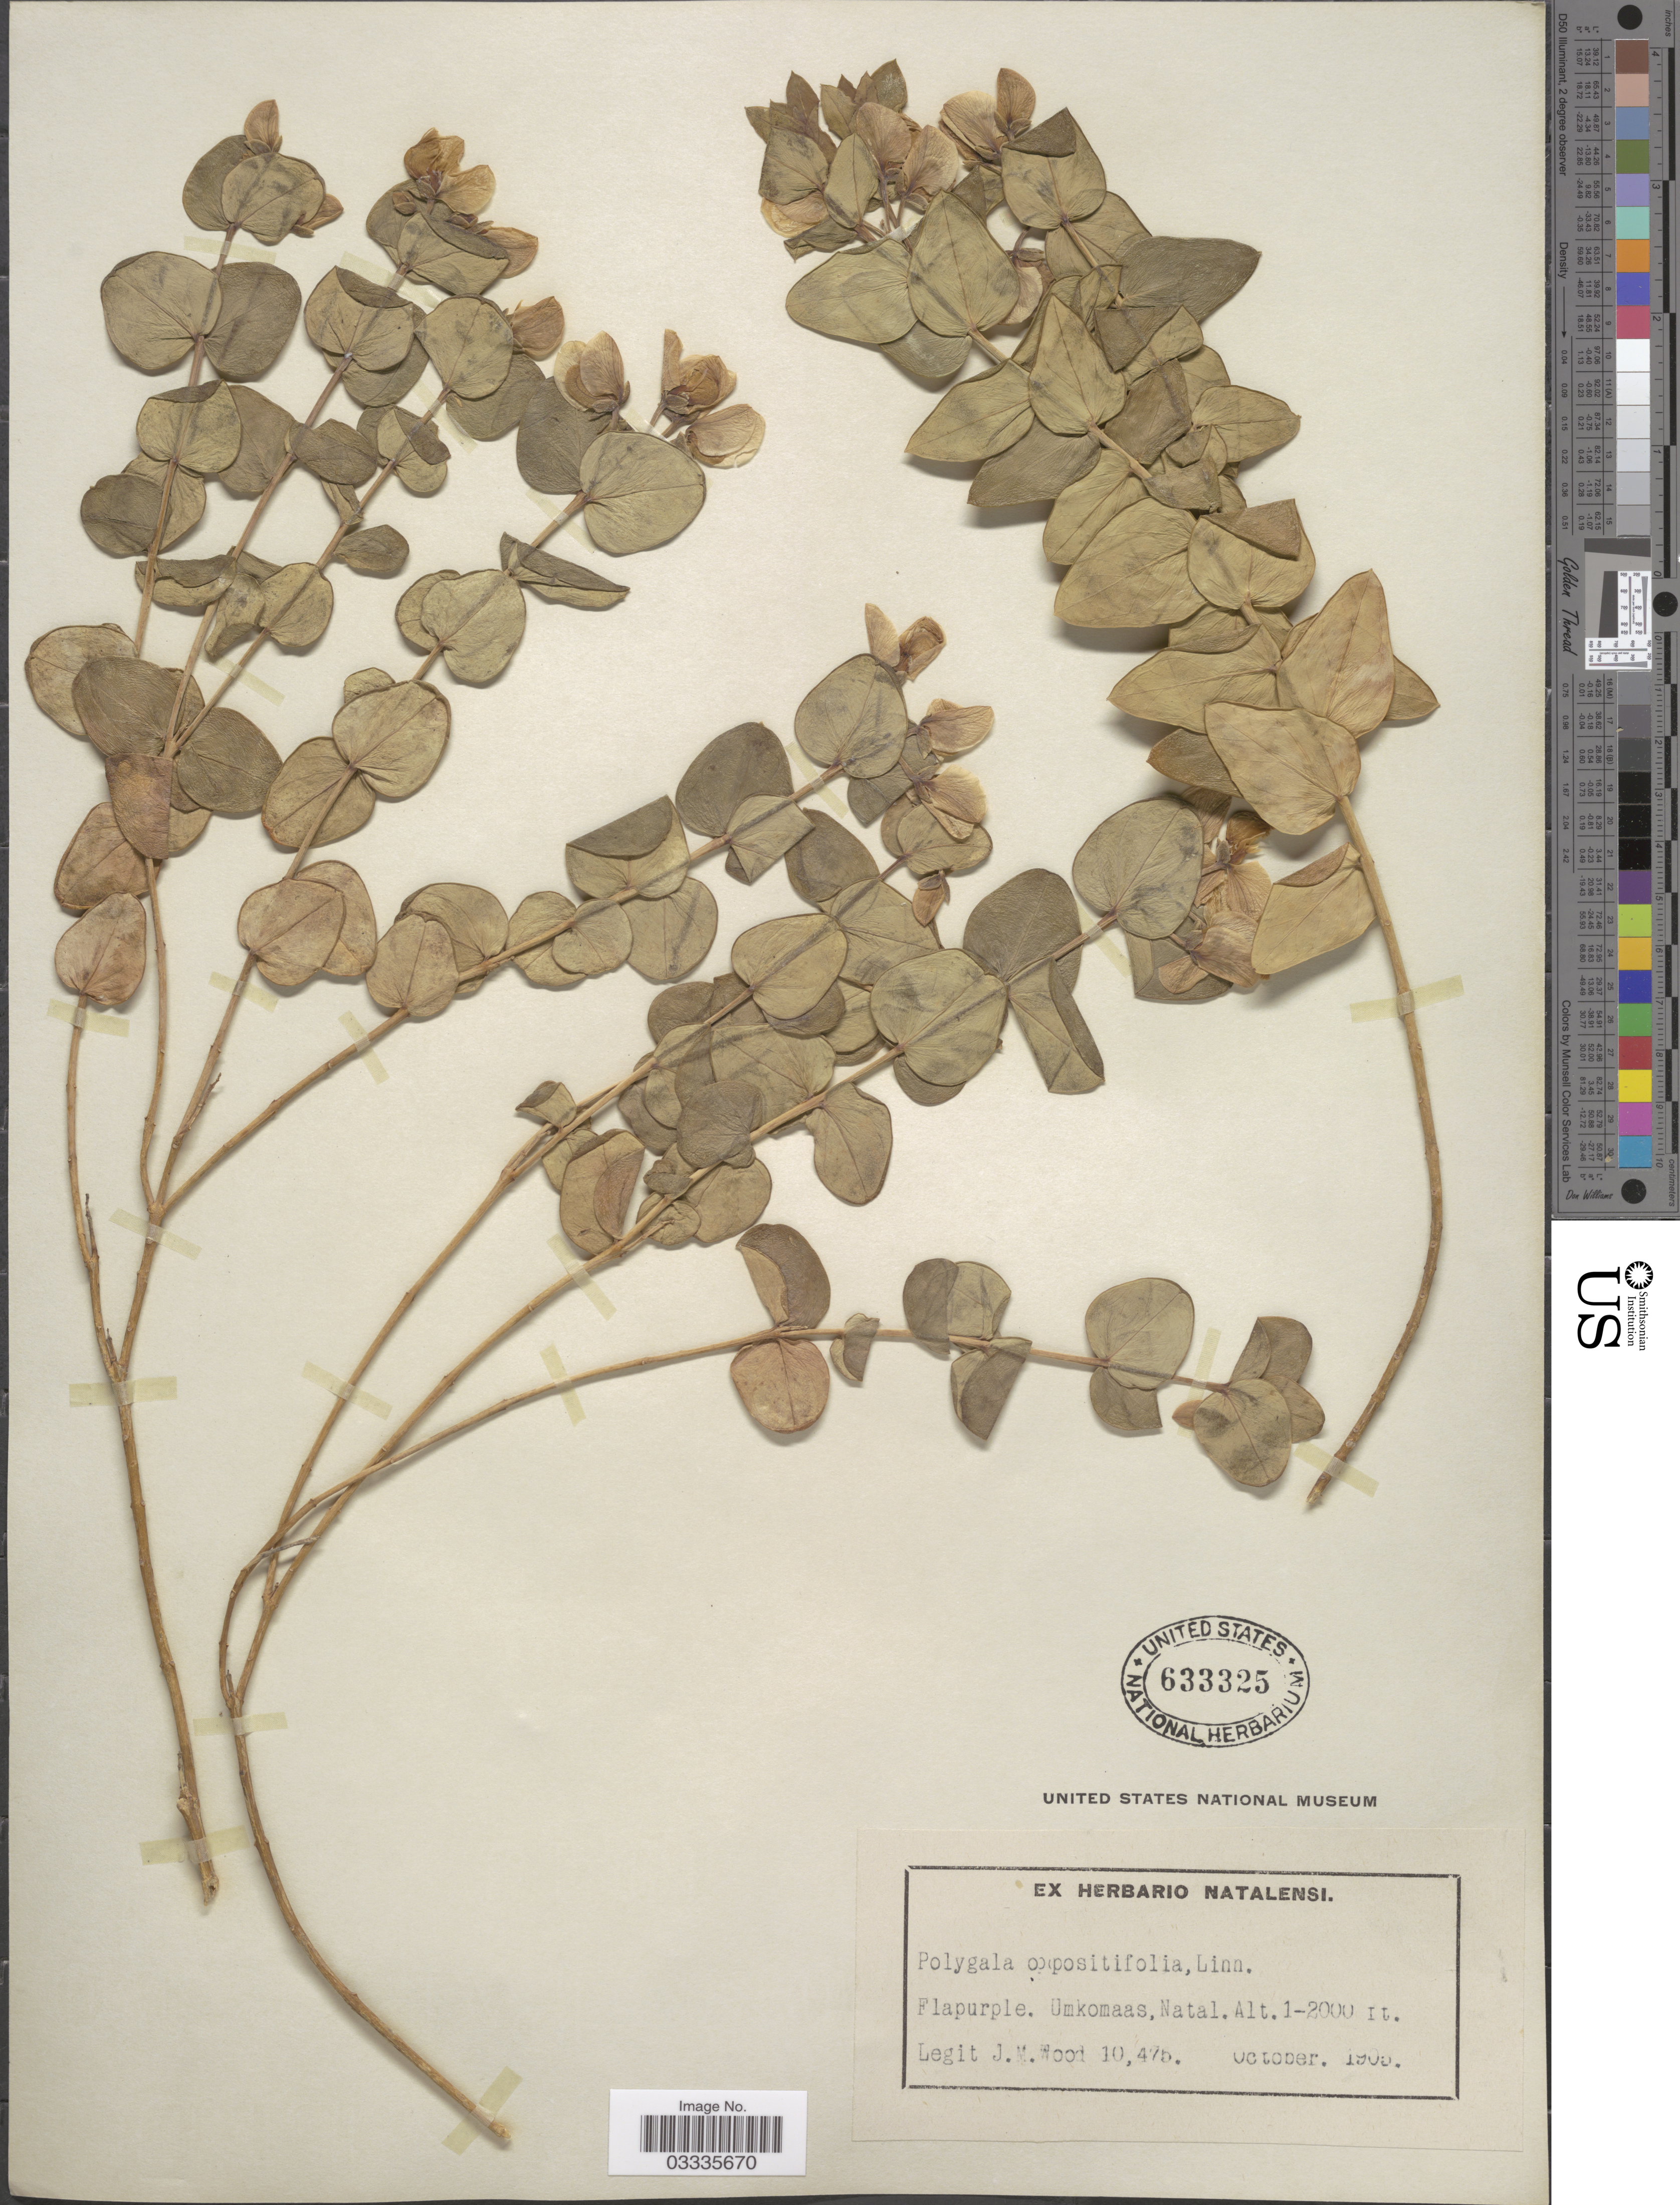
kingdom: Plantae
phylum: Tracheophyta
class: Magnoliopsida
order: Fabales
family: Polygalaceae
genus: Polygala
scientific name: Polygala oppositifolia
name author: L.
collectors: J. M. Wood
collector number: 10475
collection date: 1905-10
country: South Africa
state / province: KwaZulu-Natal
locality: Umkomaas, Natal.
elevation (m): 305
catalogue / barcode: US 633325